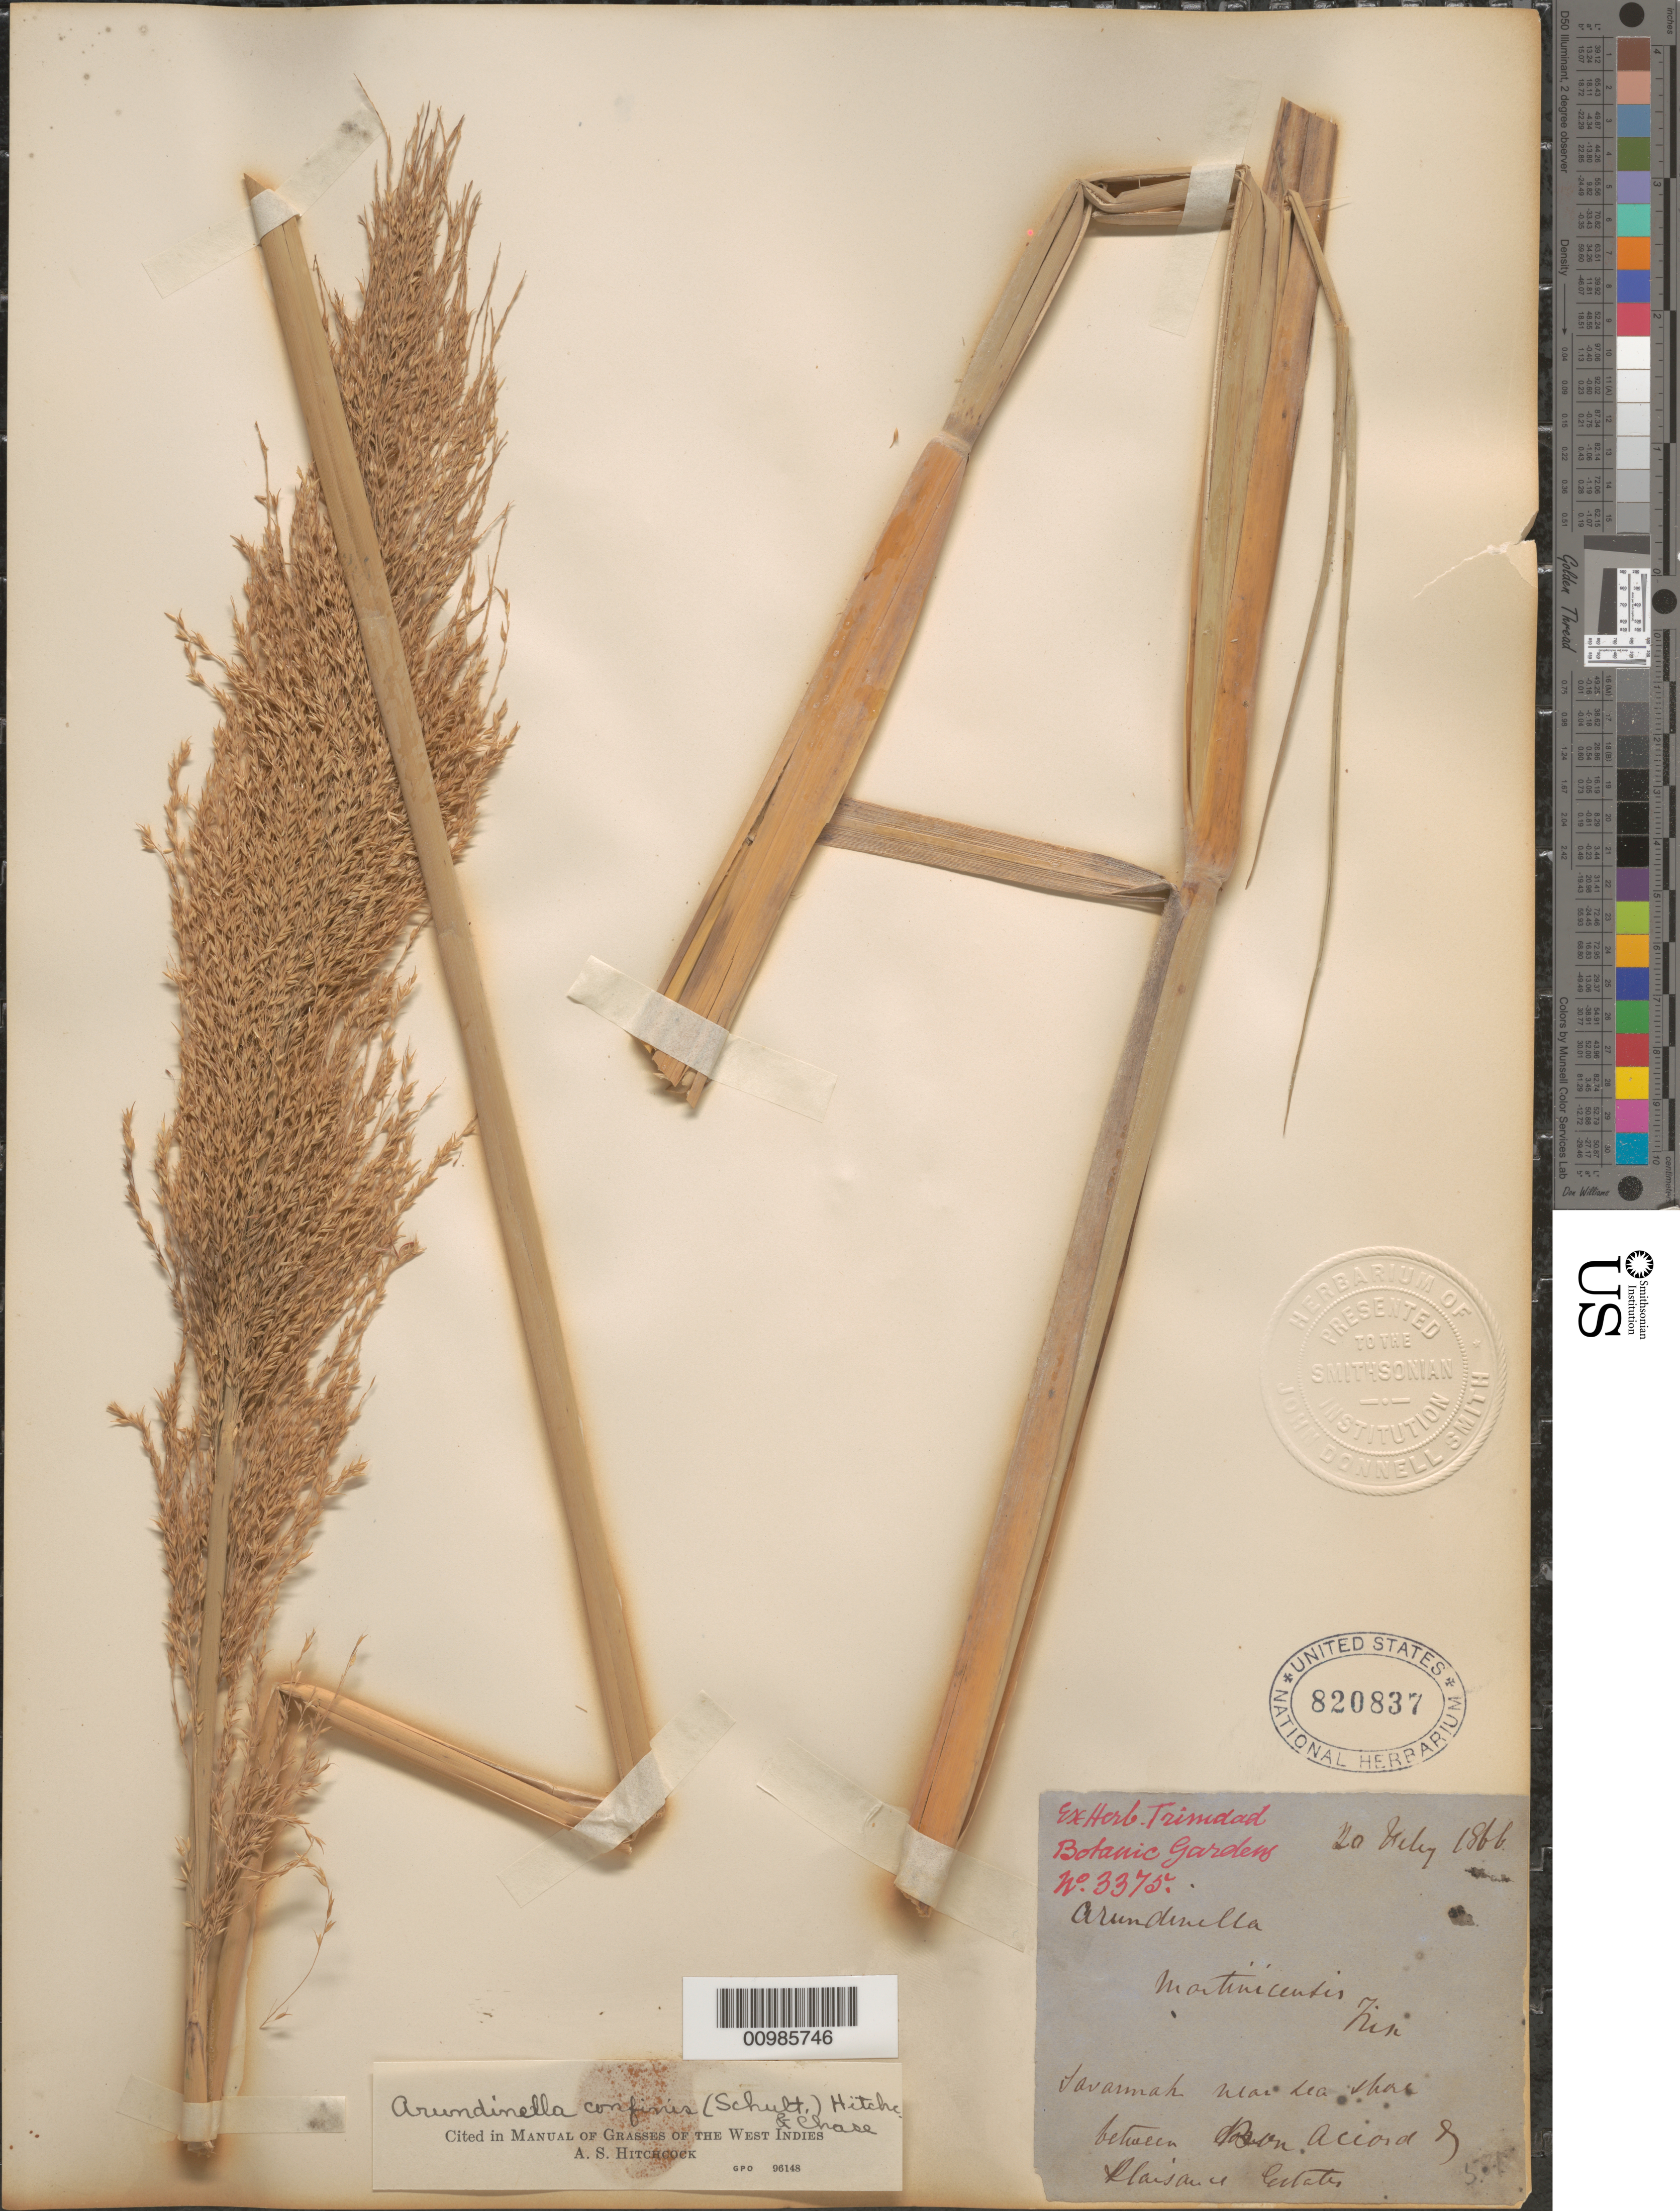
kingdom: Plantae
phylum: Tracheophyta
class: Liliopsida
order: Poales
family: Poaceae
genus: Arundinella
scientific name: Arundinella hispida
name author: (Humb. & Bonpl. ex Willd.) Kuntze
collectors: ex herb. Bot. Gard. Trinidad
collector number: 3375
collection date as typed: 1866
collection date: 1866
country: Trinidad and Tobago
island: Tobago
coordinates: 0 N, 0 E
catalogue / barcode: US 820837